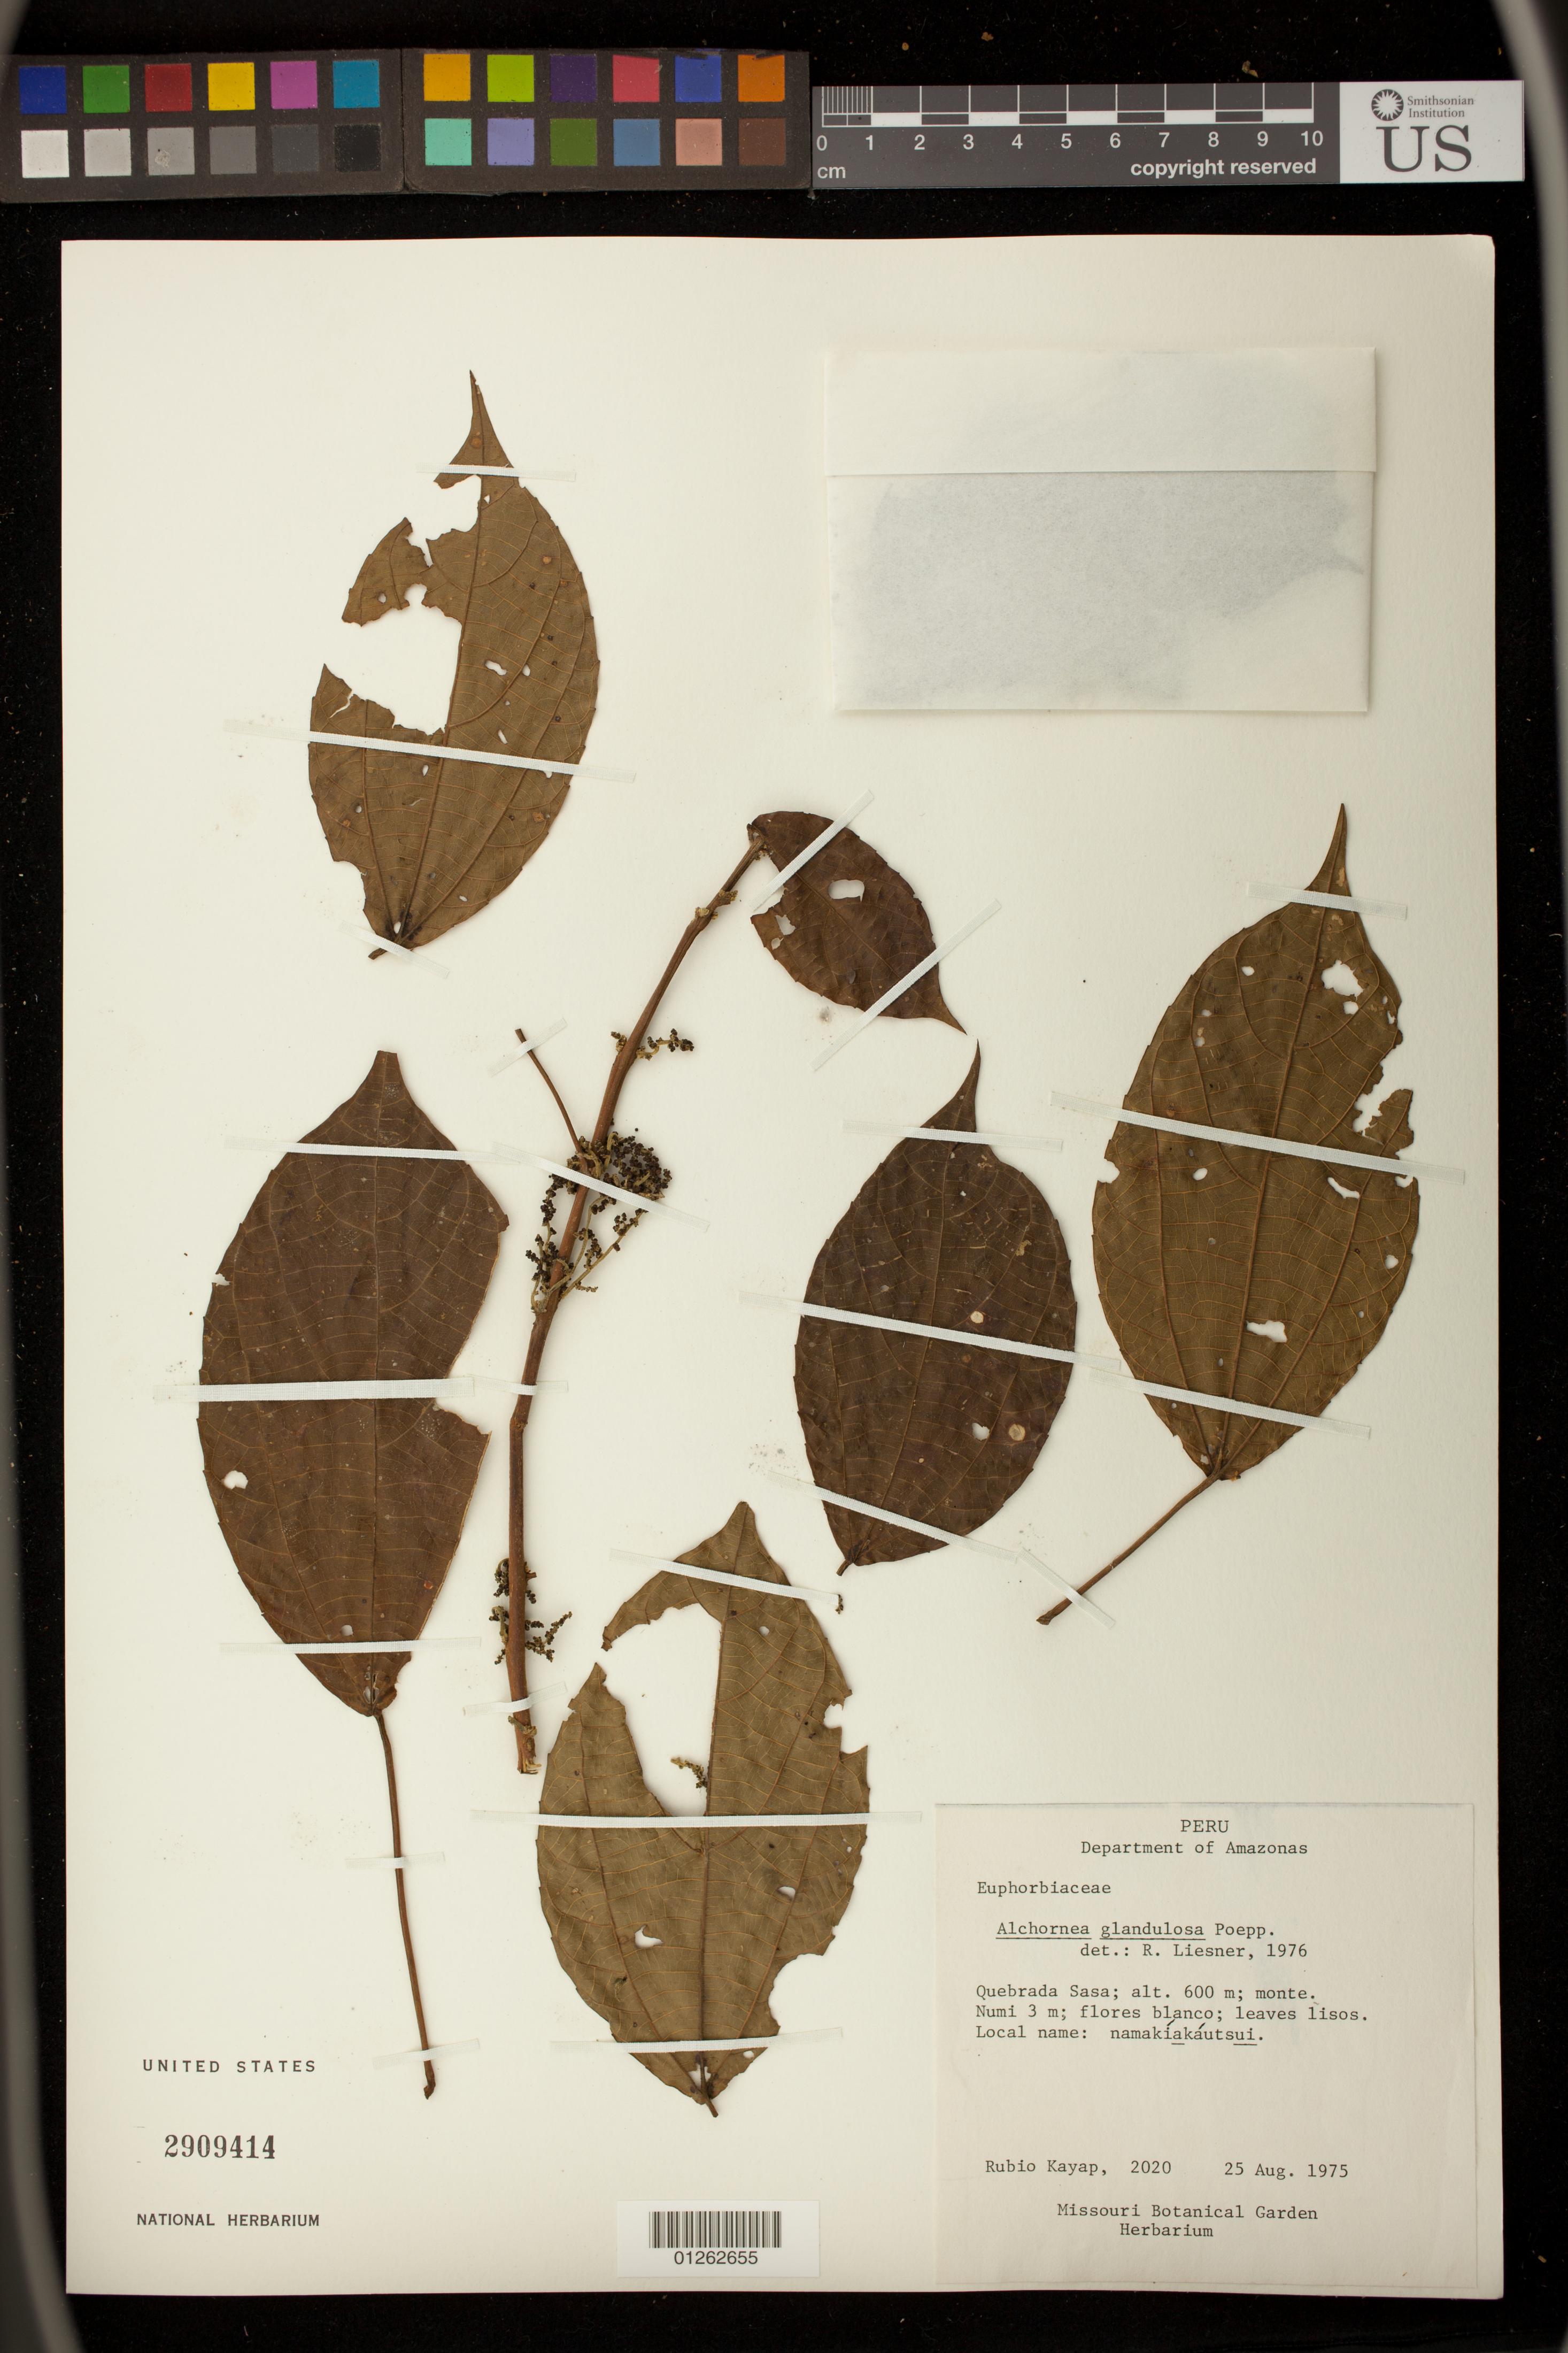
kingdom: Plantae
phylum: Tracheophyta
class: Magnoliopsida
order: Malpighiales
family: Euphorbiaceae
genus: Alchornea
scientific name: Alchornea glandulosa subsp. glandulosa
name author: Poepp.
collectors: R. Kayap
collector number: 2020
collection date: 1975-08-25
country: Peru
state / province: Amazonas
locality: Quebrada Sasa; monte.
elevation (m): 600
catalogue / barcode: US 2909414